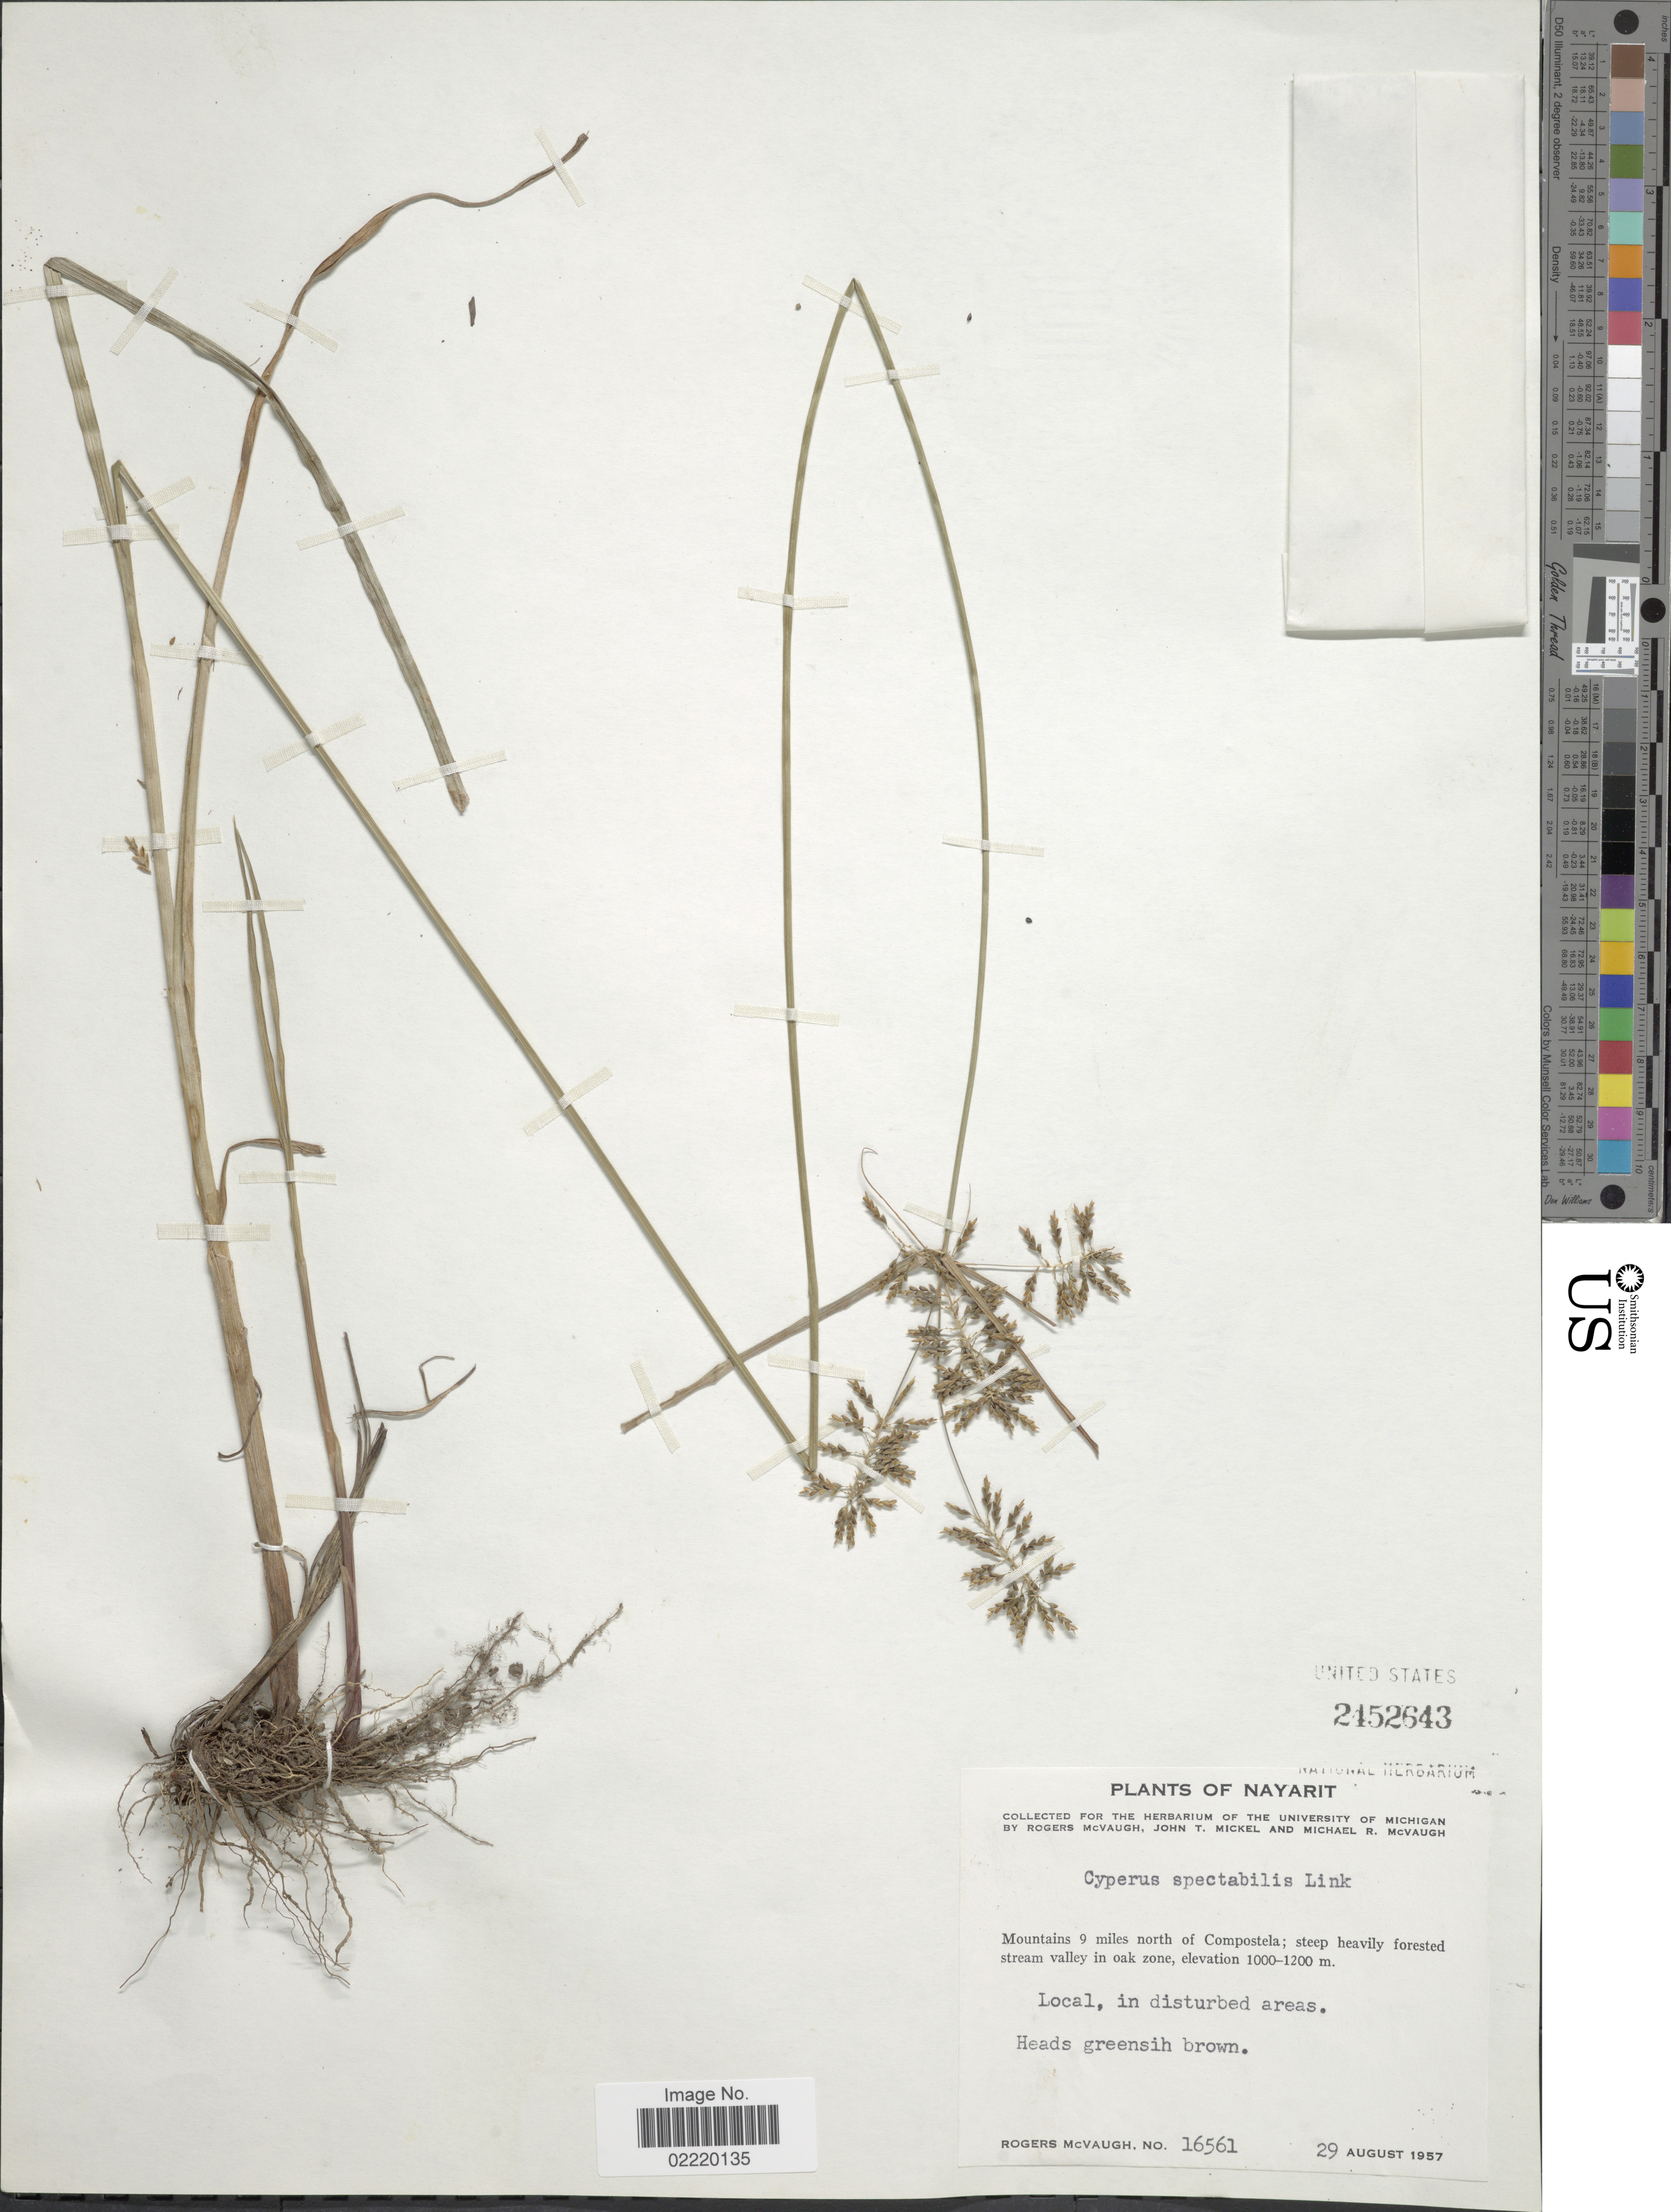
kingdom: Plantae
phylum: Tracheophyta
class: Liliopsida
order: Poales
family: Cyperaceae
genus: Cyperus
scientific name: Cyperus spectabilis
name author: Link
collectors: R. McVaugh, J. T. Mickel & M. R. McVaugh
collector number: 16561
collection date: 1957-08-29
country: Mexico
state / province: Nayarit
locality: Mountains 9 miles north of Compostela; steep heavily forested stream valley in oak zone.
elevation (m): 1000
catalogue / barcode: US 2452643